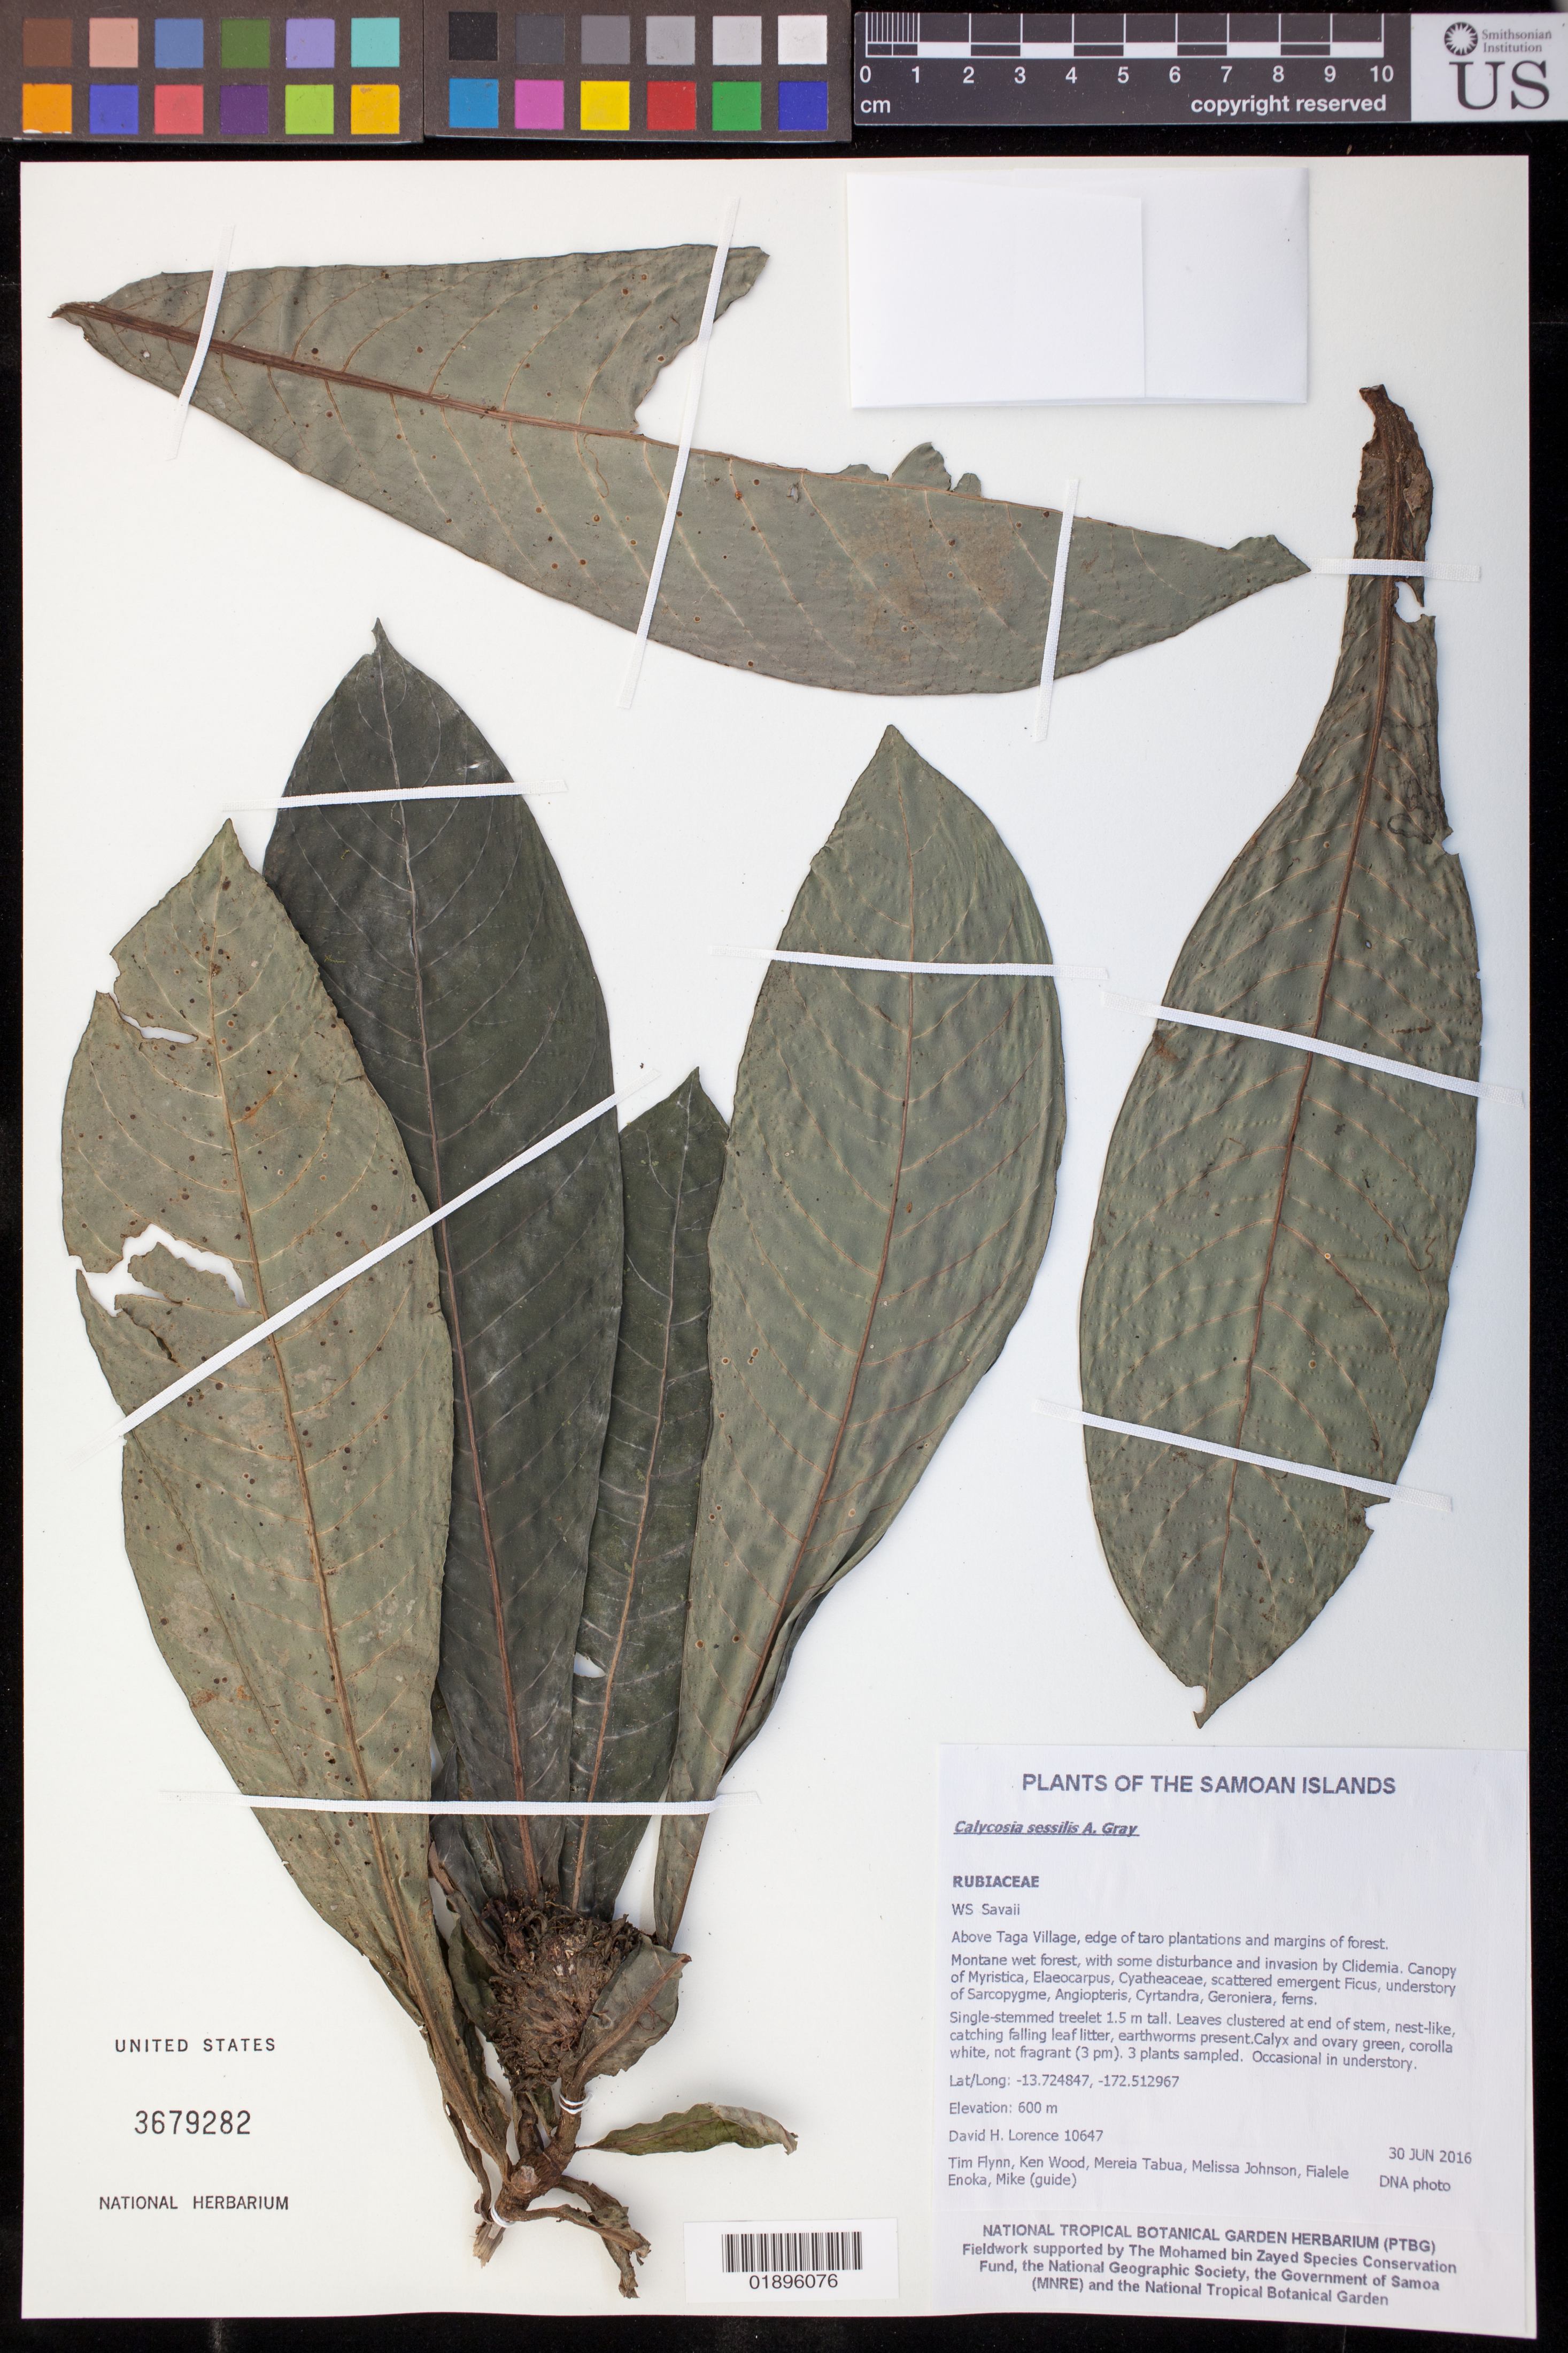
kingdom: Plantae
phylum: Tracheophyta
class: Magnoliopsida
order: Gentianales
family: Rubiaceae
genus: Calycosia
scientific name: Calycosia sessilis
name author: A. Gray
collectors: D. Lorence, T. W. Flynn, K. R. Wood, M. Tabua, M. Johnson, F. Enoka & M. Uili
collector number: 10647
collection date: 2016-06-30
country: Samoa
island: Savai'i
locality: Above Taga Village, edge of taro plantations and margins of forest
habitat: Montane wet forest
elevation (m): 600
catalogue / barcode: US 3679282